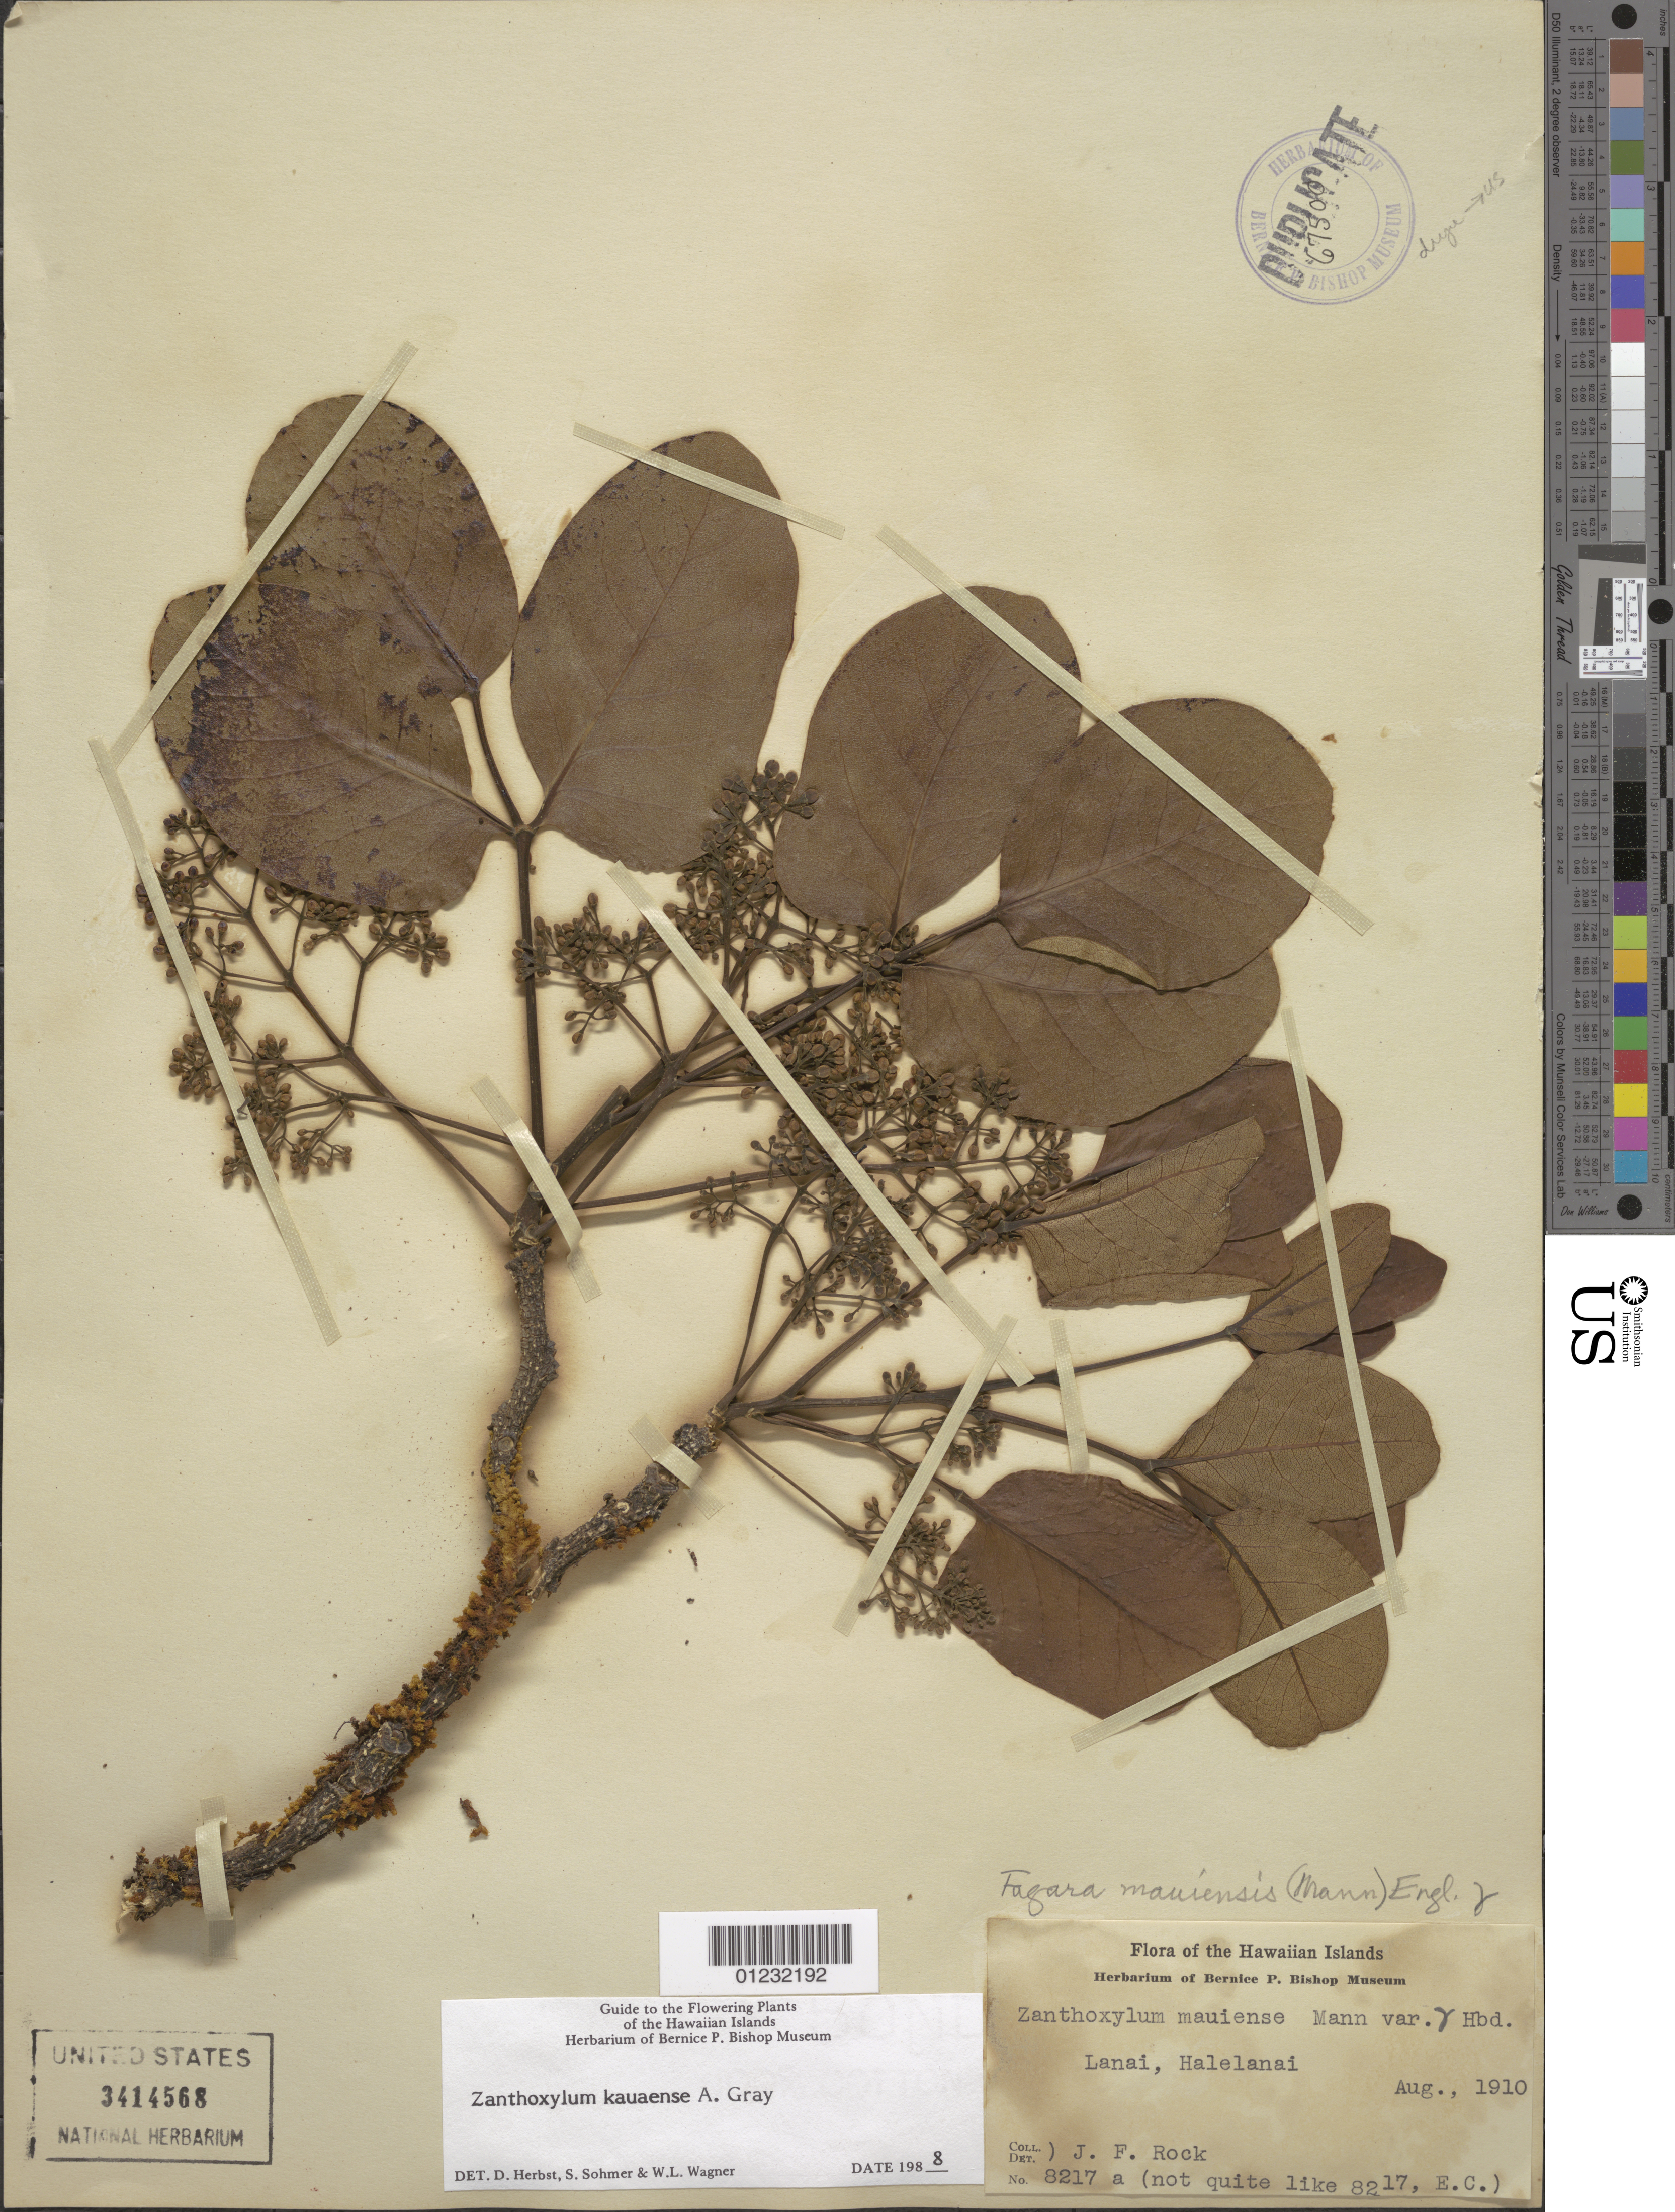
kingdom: Plantae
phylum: Tracheophyta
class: Magnoliopsida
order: Sapindales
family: Rutaceae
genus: Zanthoxylum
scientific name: Zanthoxylum kauaense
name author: A. Gray in Wilkes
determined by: Herbst, D. R.; Sohmer, S. H.; Wagner, W. L.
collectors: J. F. Rock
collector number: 8217 a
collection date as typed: Aug 1910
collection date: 1910-08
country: United States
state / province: Hawaii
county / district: Maui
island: Lana'i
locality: Halelanai.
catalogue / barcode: US 3414568